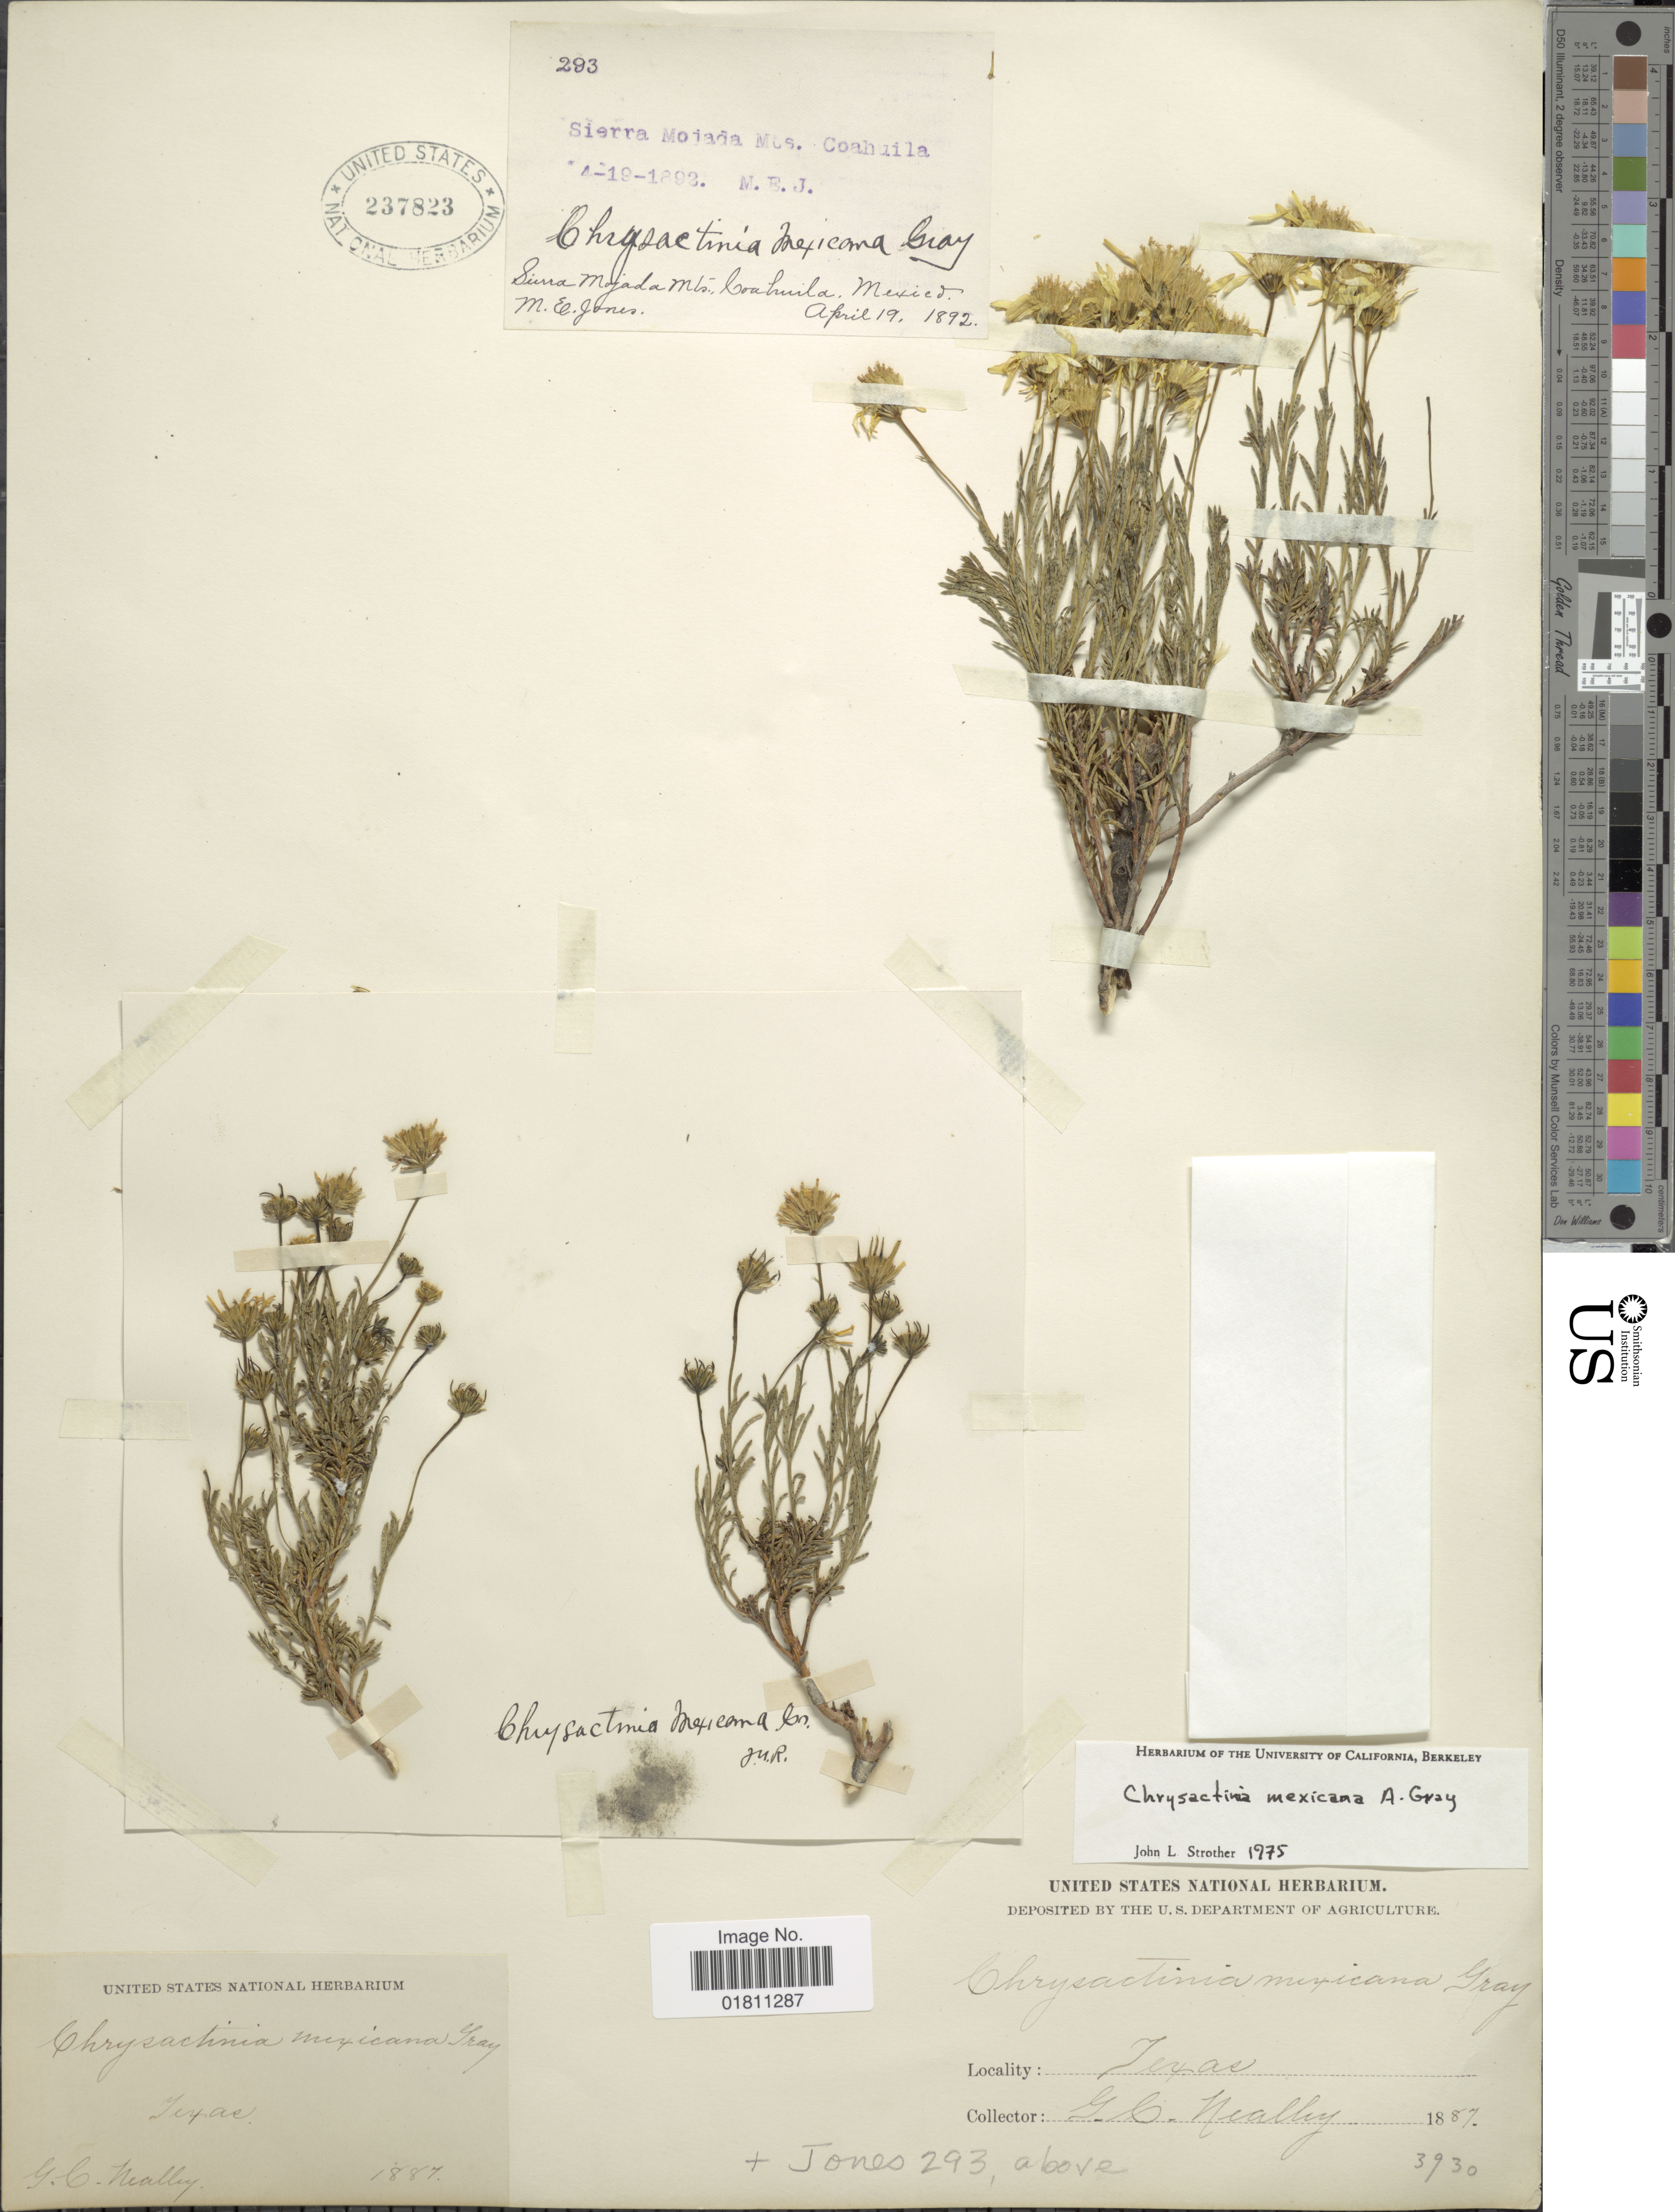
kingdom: Plantae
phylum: Tracheophyta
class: Magnoliopsida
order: Asterales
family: Asteraceae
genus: Chrysactinia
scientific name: Chrysactinia mexicana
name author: A. Gray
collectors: G. C. Nealley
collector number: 3930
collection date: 1887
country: United States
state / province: Texas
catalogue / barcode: US 237823